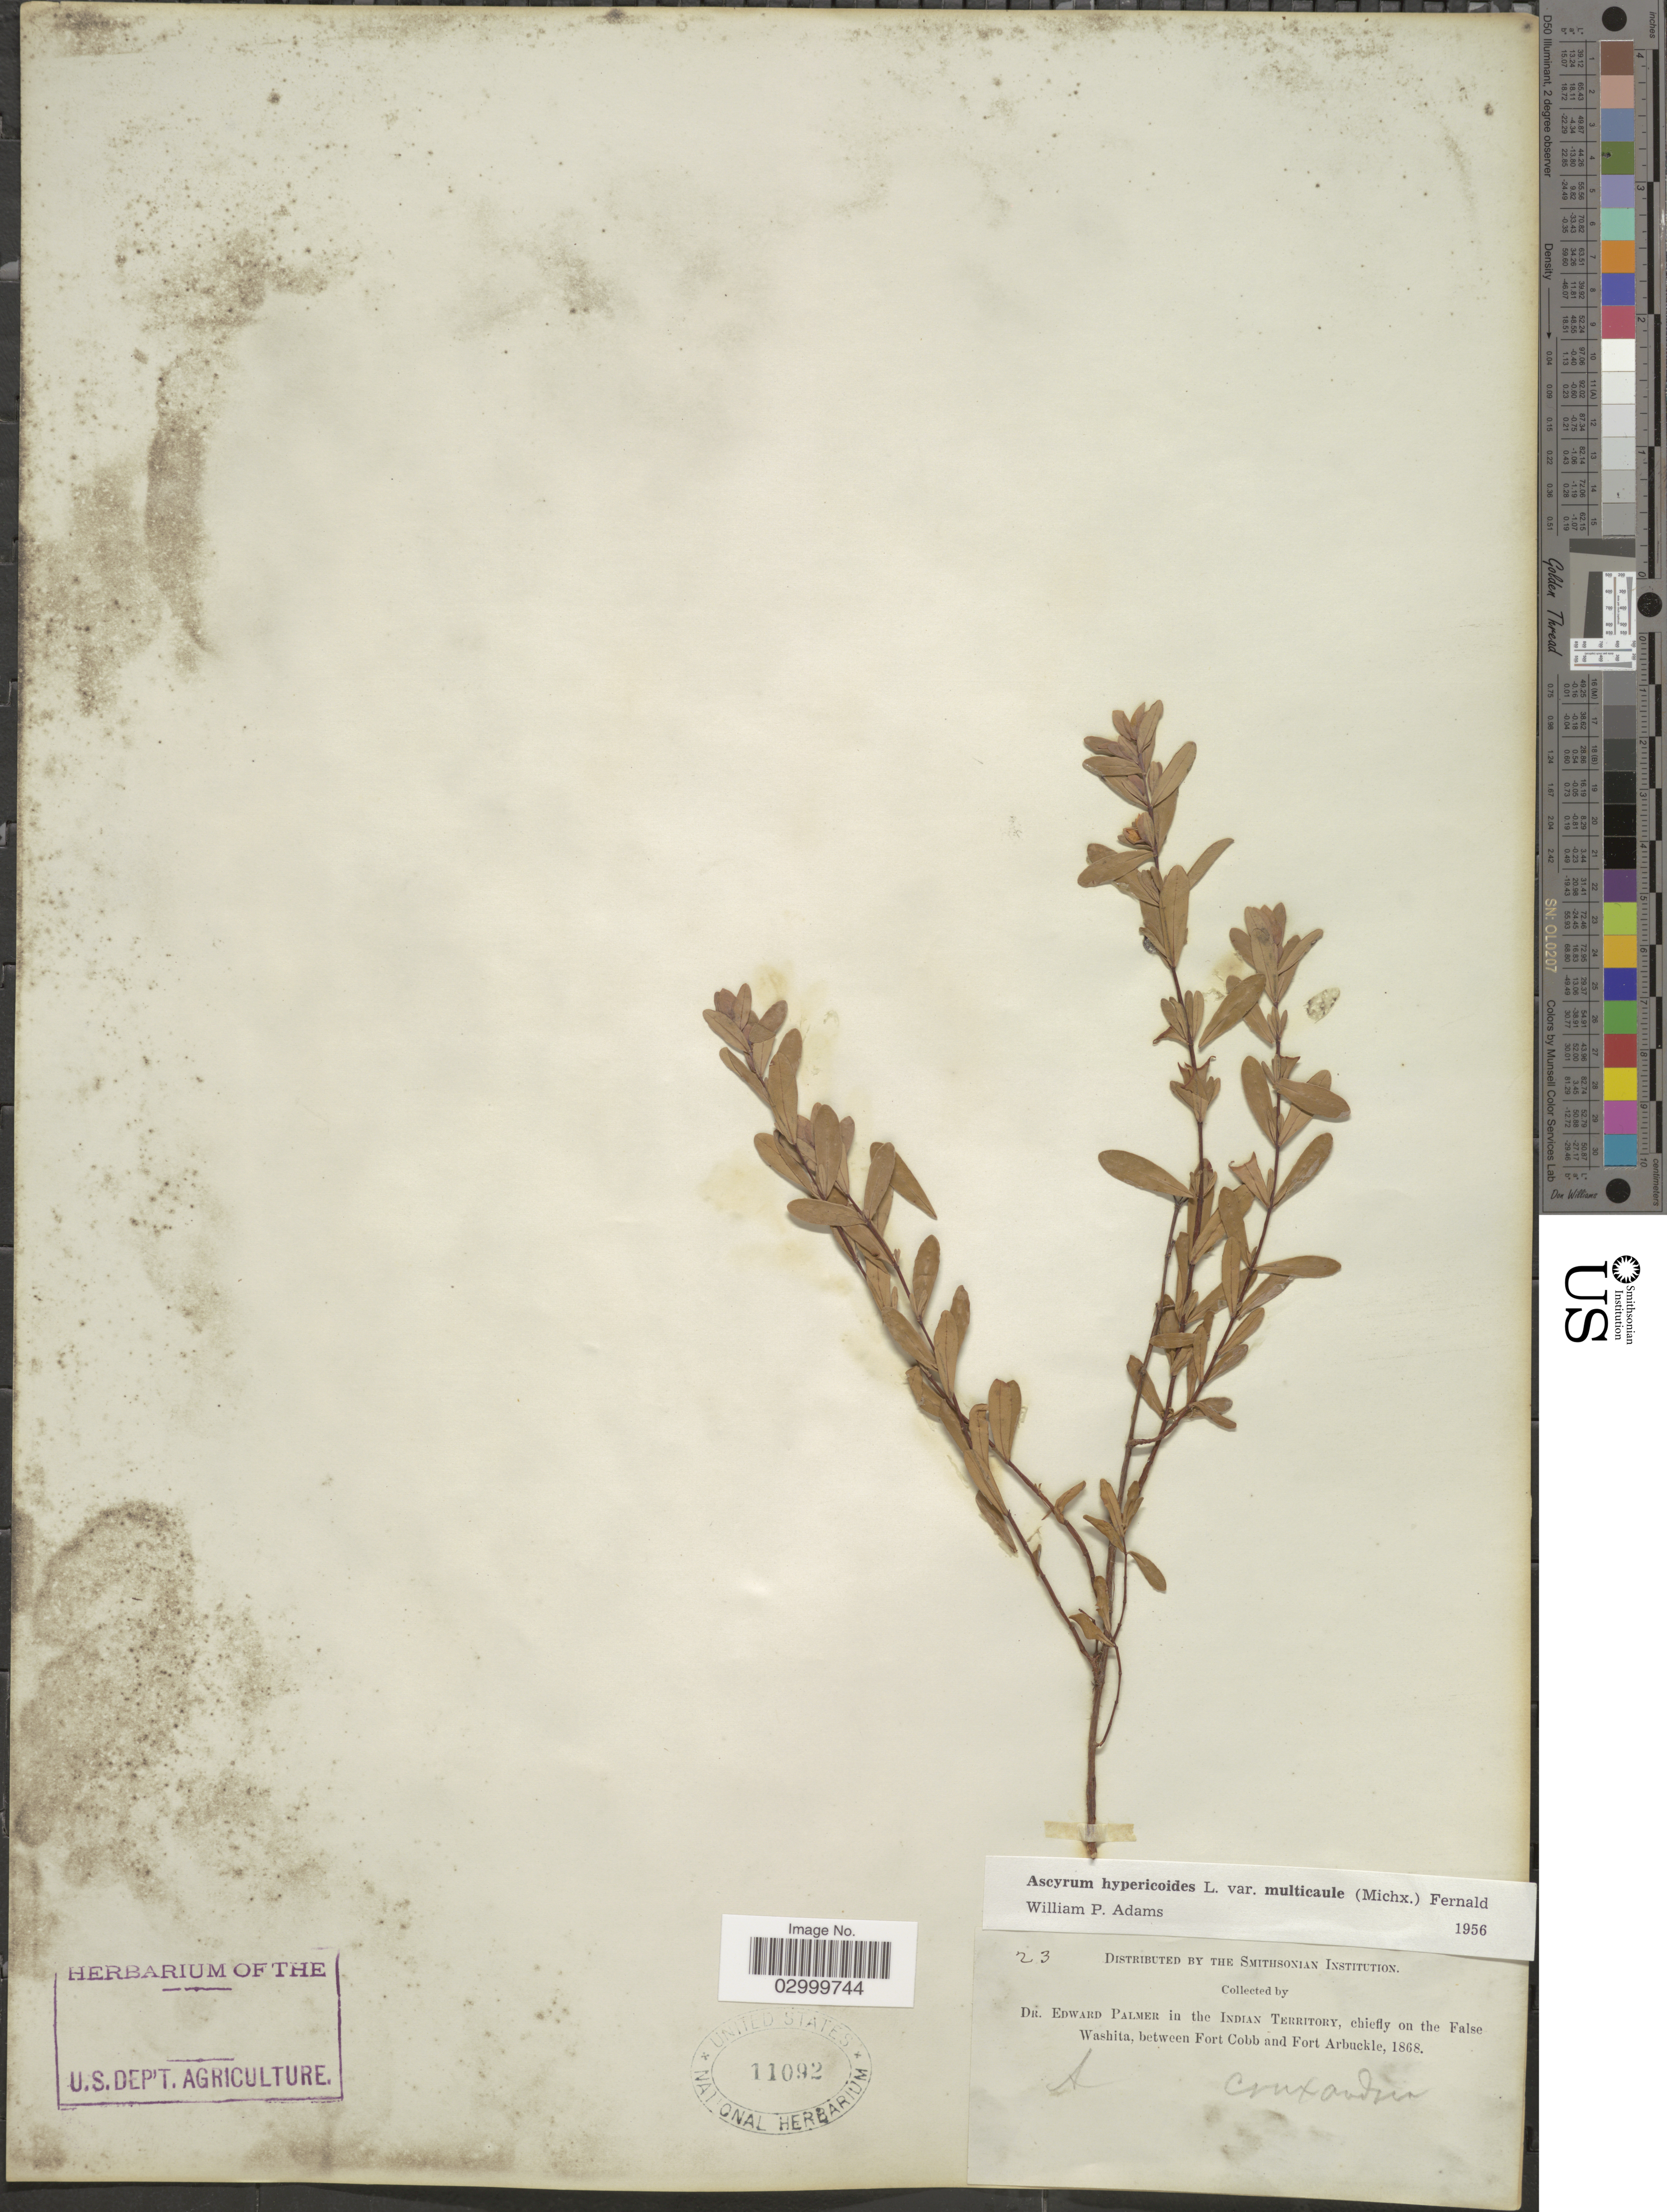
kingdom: Plantae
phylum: Tracheophyta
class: Magnoliopsida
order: Malpighiales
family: Hypericaceae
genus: Hypericum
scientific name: Hypericum stragulum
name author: W.P. Adams & N. Robson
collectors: E. Palmer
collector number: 23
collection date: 1868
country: United States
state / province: Oklahoma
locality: In the Indian Territory, chiefly on the False Washita, between Fort Cobb and Fort Arbuckle.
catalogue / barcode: US 11092